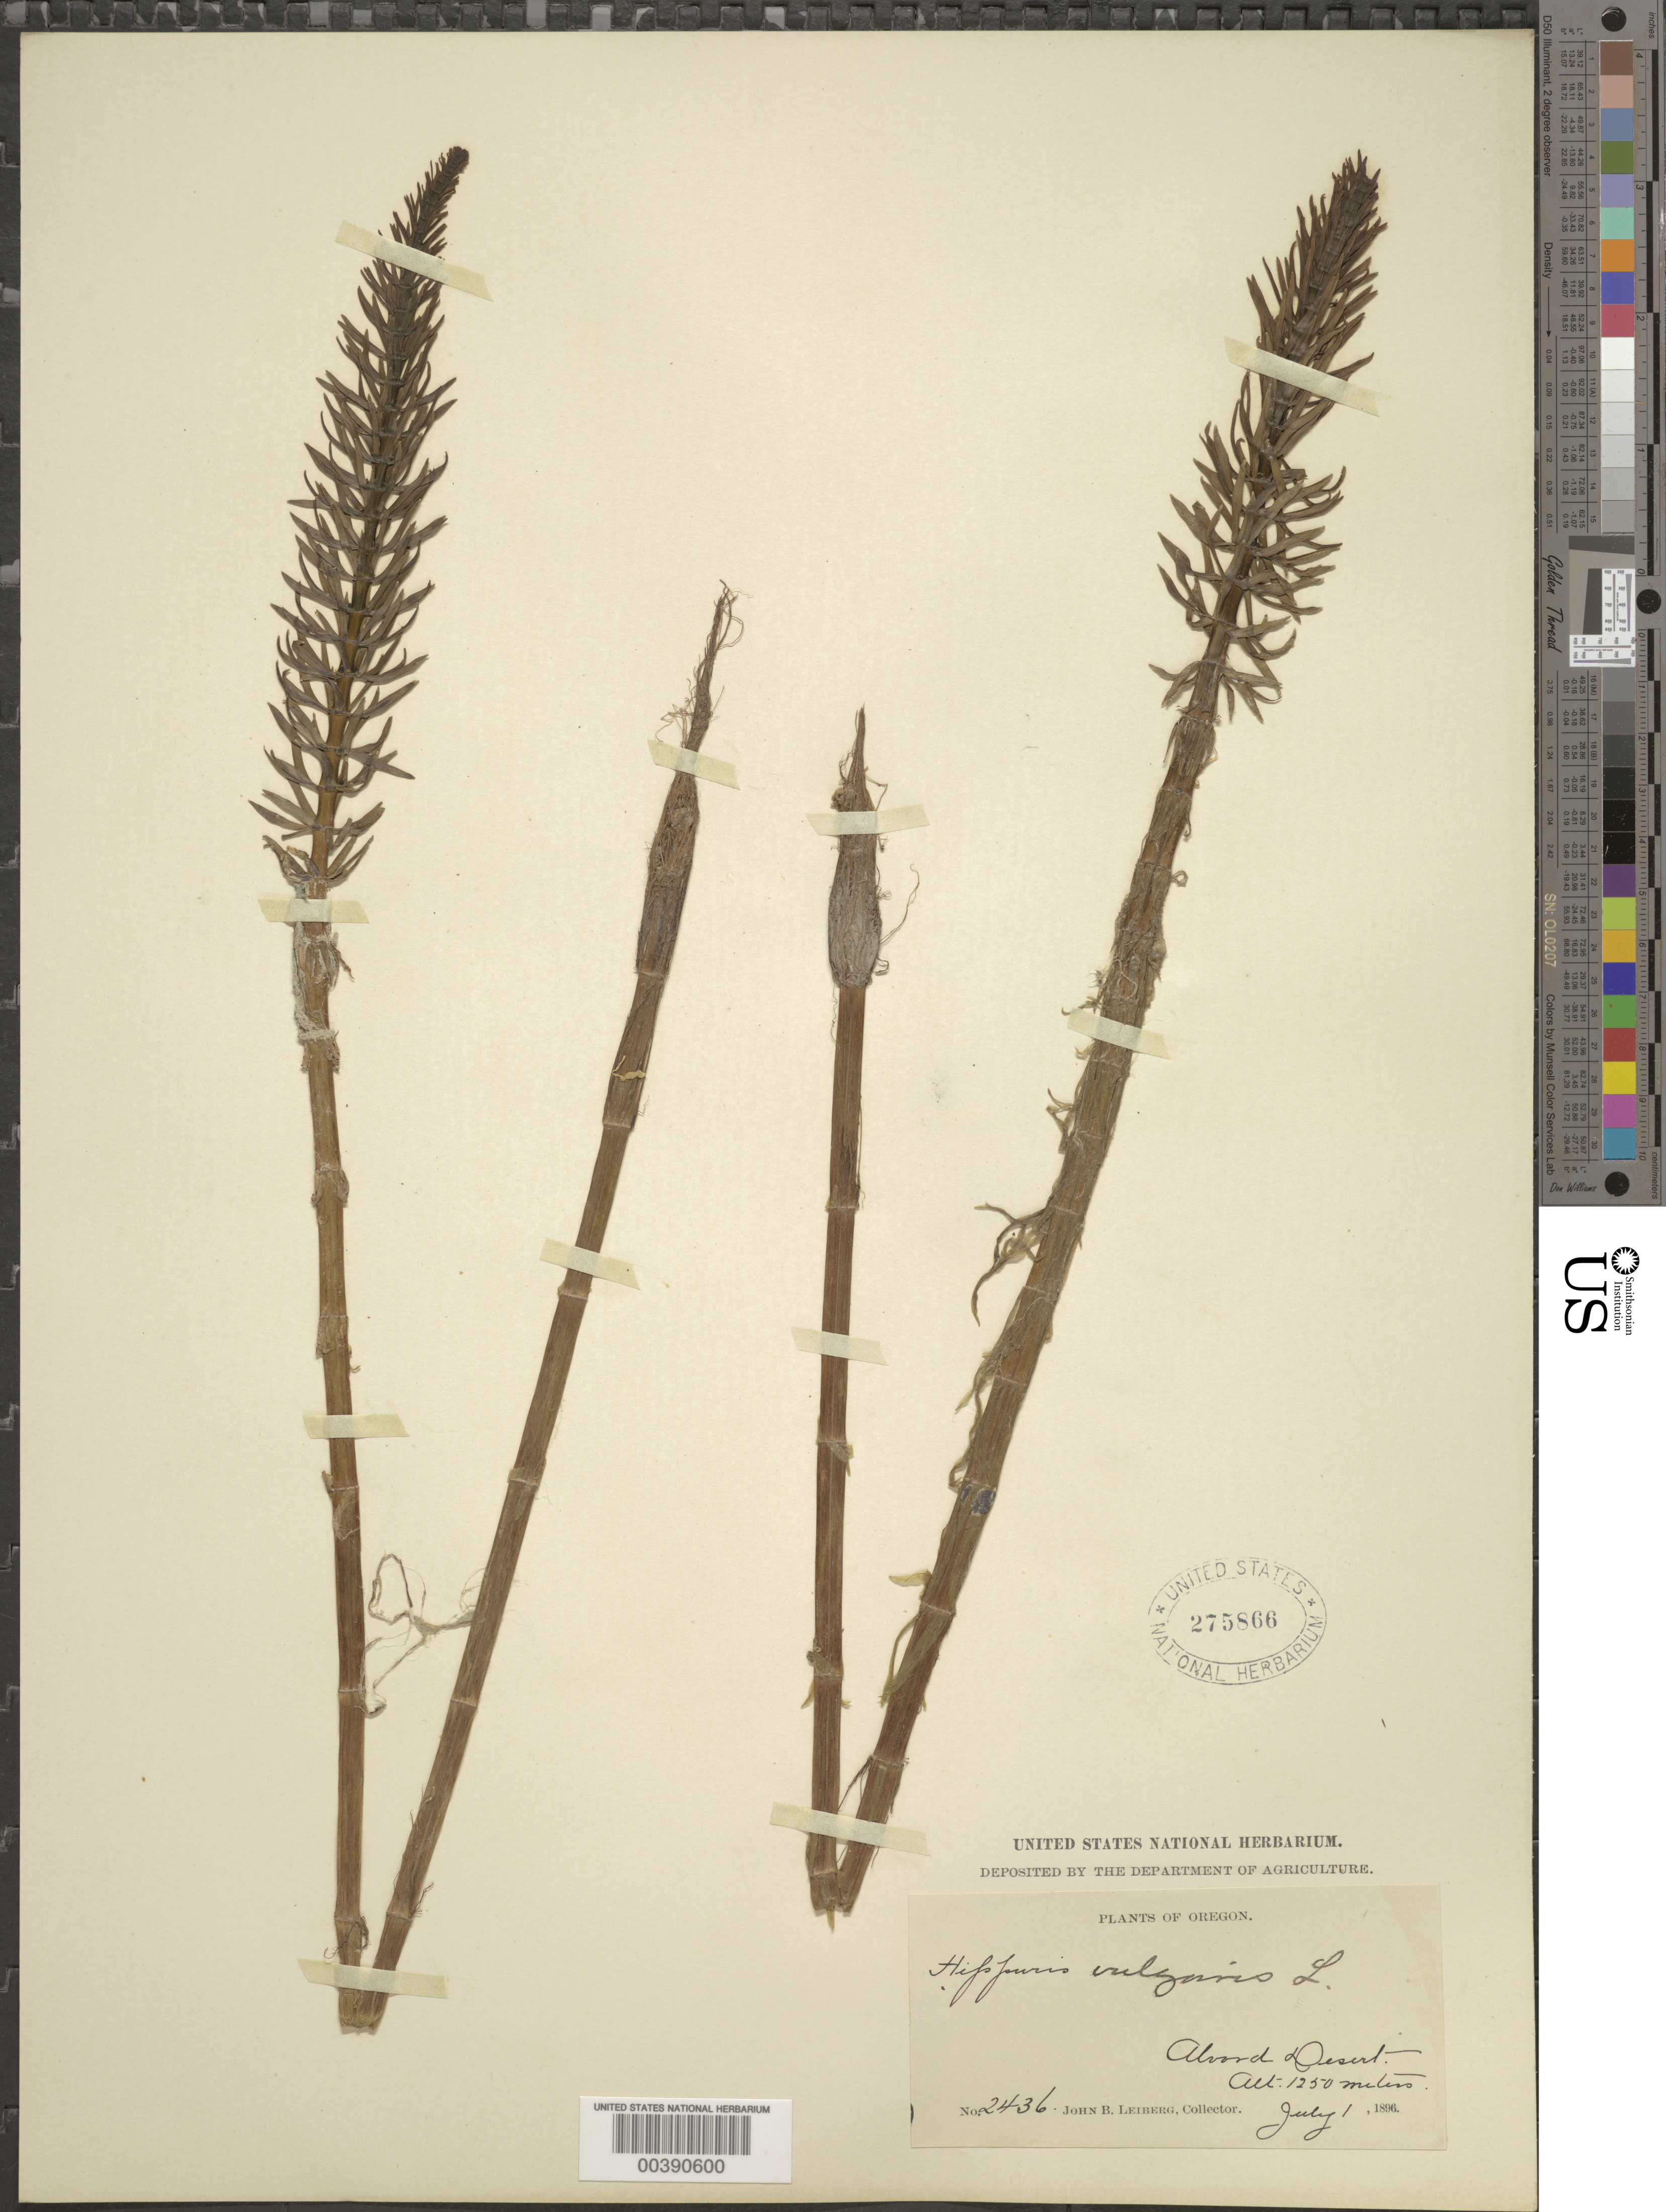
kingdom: Plantae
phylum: Tracheophyta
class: Magnoliopsida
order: Lamiales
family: Plantaginaceae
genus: Hippuris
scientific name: Hippuris vulgaris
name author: L.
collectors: J. Leiberg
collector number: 2436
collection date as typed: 01 Jul 1896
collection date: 1896-07-01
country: United States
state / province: Oregon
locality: Alvord desert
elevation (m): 1250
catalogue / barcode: US 275866